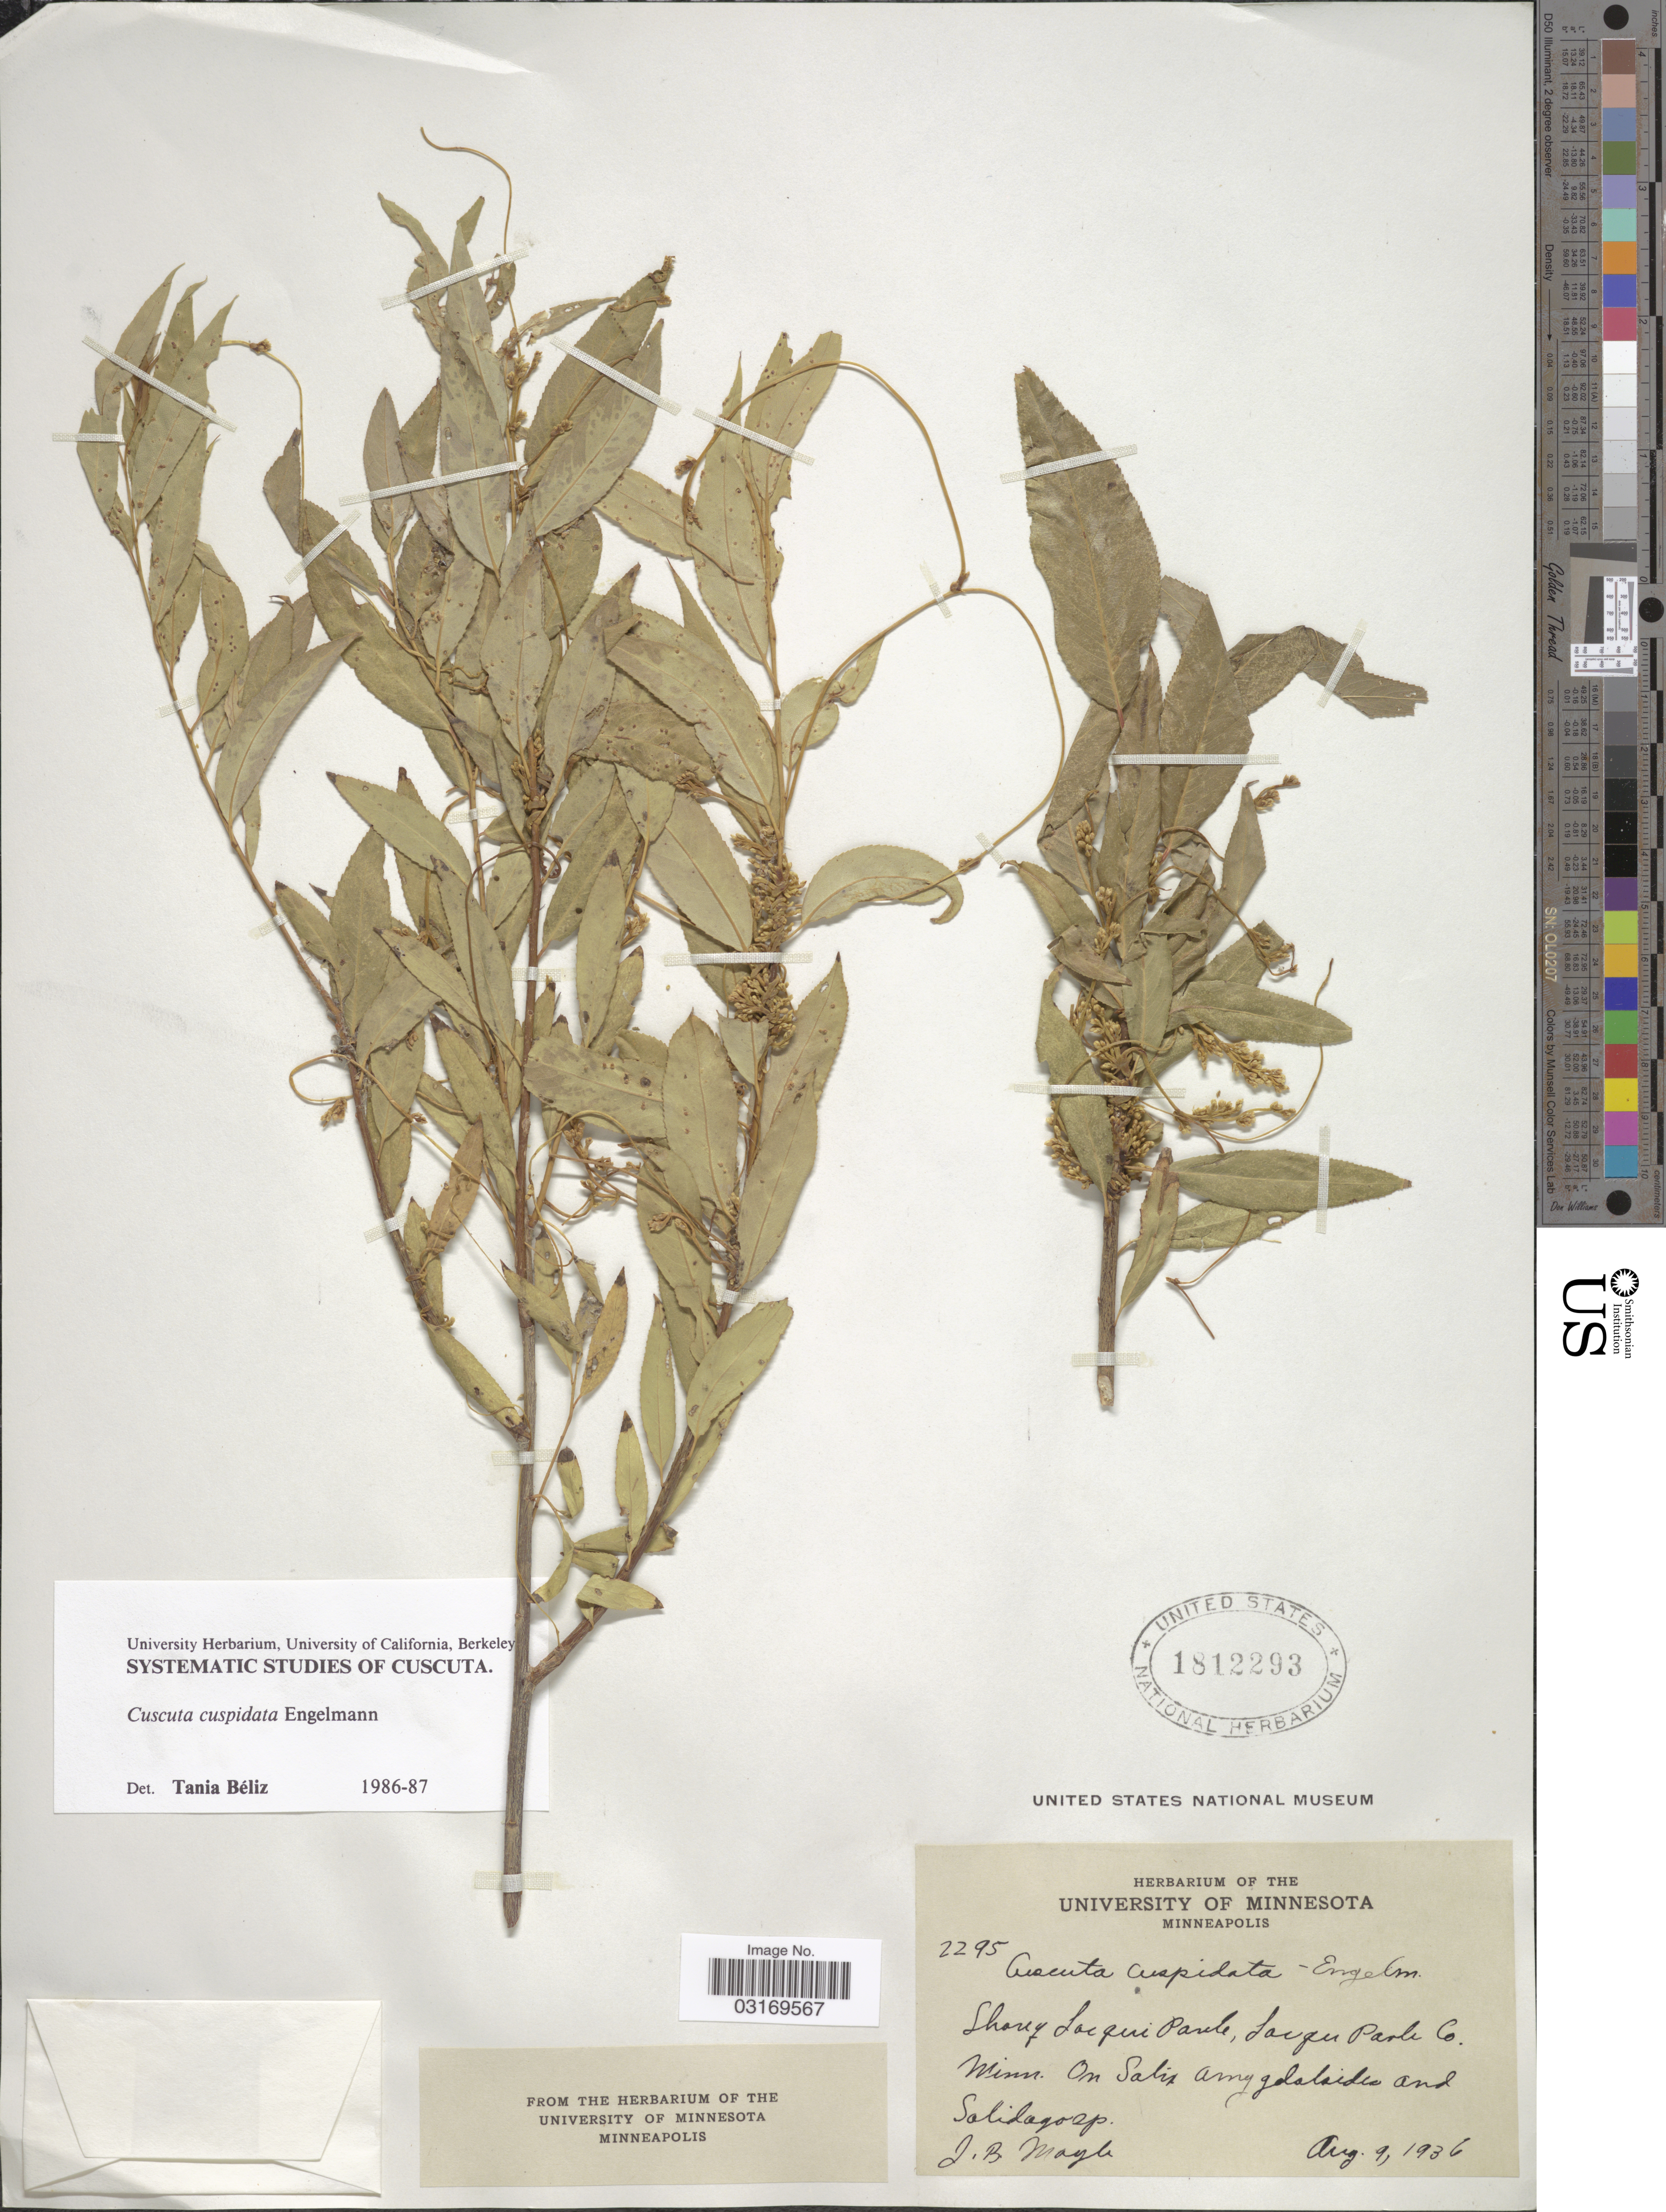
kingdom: Plantae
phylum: Tracheophyta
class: Magnoliopsida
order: Solanales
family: Convolvulaceae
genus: Cuscuta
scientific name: Cuscuta cuspidata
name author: Engelm.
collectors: J. B. Mayle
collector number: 2295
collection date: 1936-08-09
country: United States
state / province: Minnesota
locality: Stony Sacqui Park, Larger Park Co.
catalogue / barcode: US 1812293